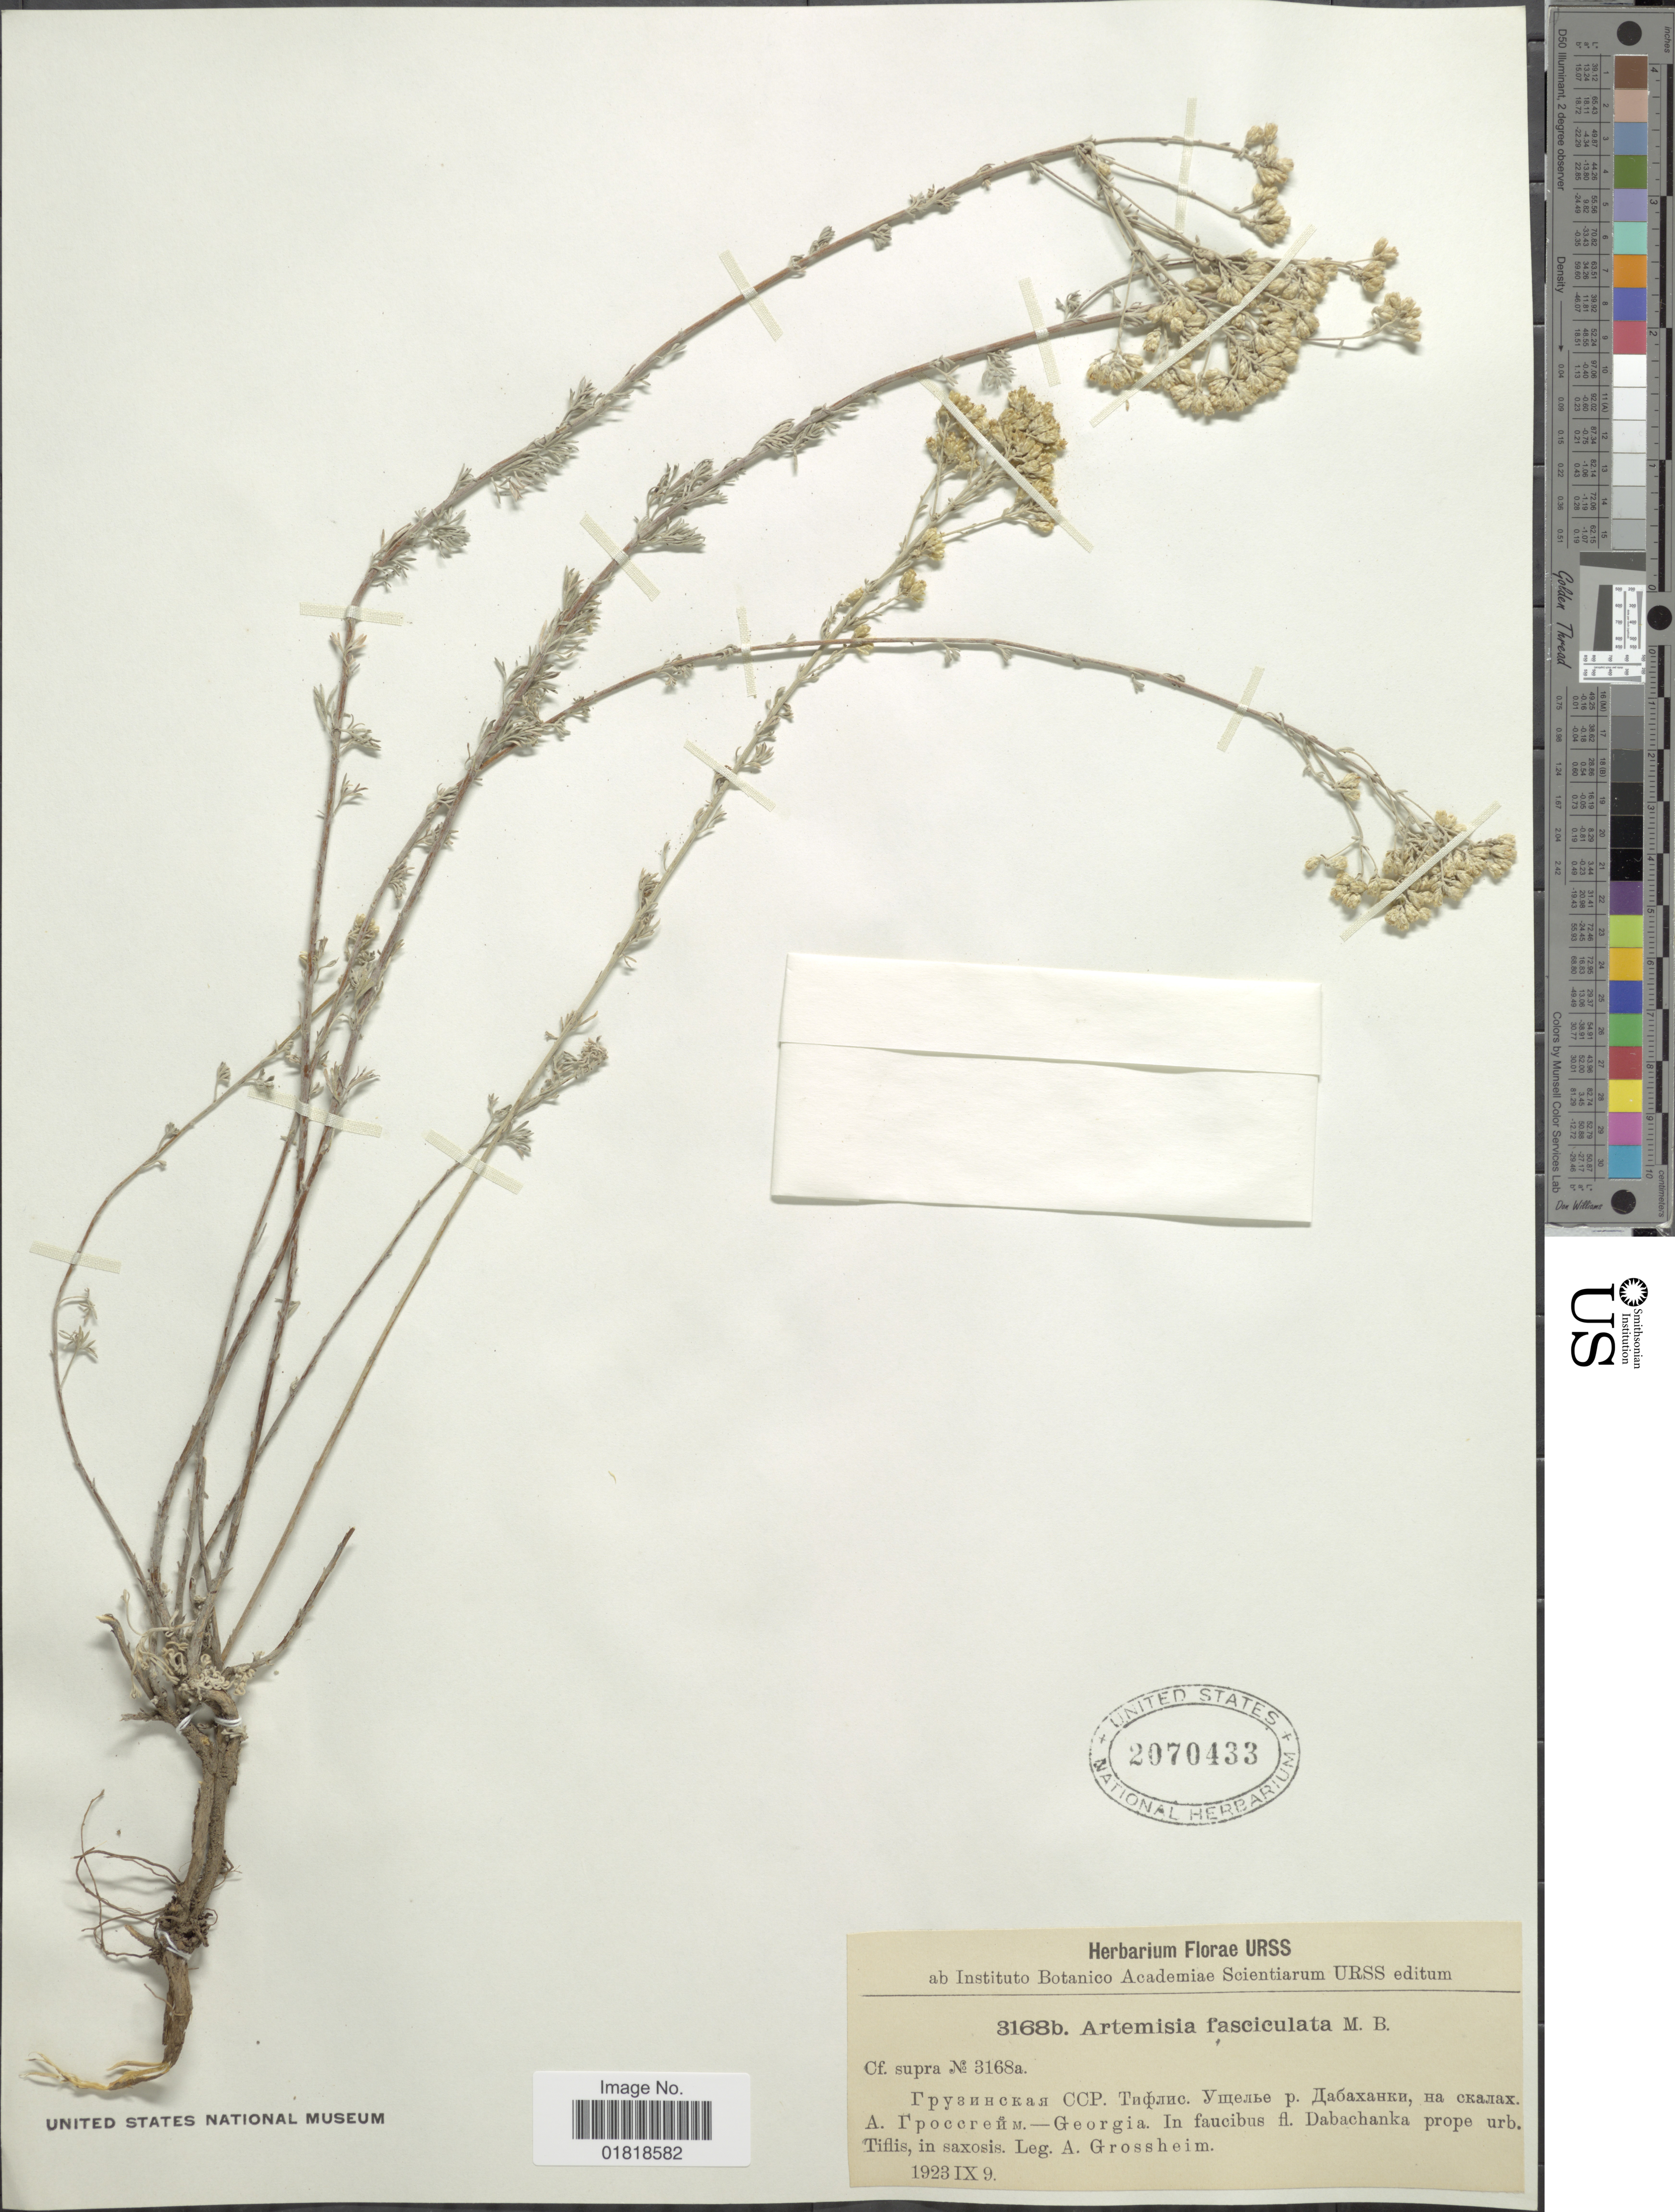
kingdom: Plantae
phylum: Tracheophyta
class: Magnoliopsida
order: Asterales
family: Asteraceae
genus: Artemisia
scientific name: Artemisia fasciculata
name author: M. Bieb.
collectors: A. Grossheim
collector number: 3168b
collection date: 1923-09-09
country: Georgia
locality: In facisbus fl. dabachanka prope urb. Tiflis, in saxosis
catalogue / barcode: US 2070433